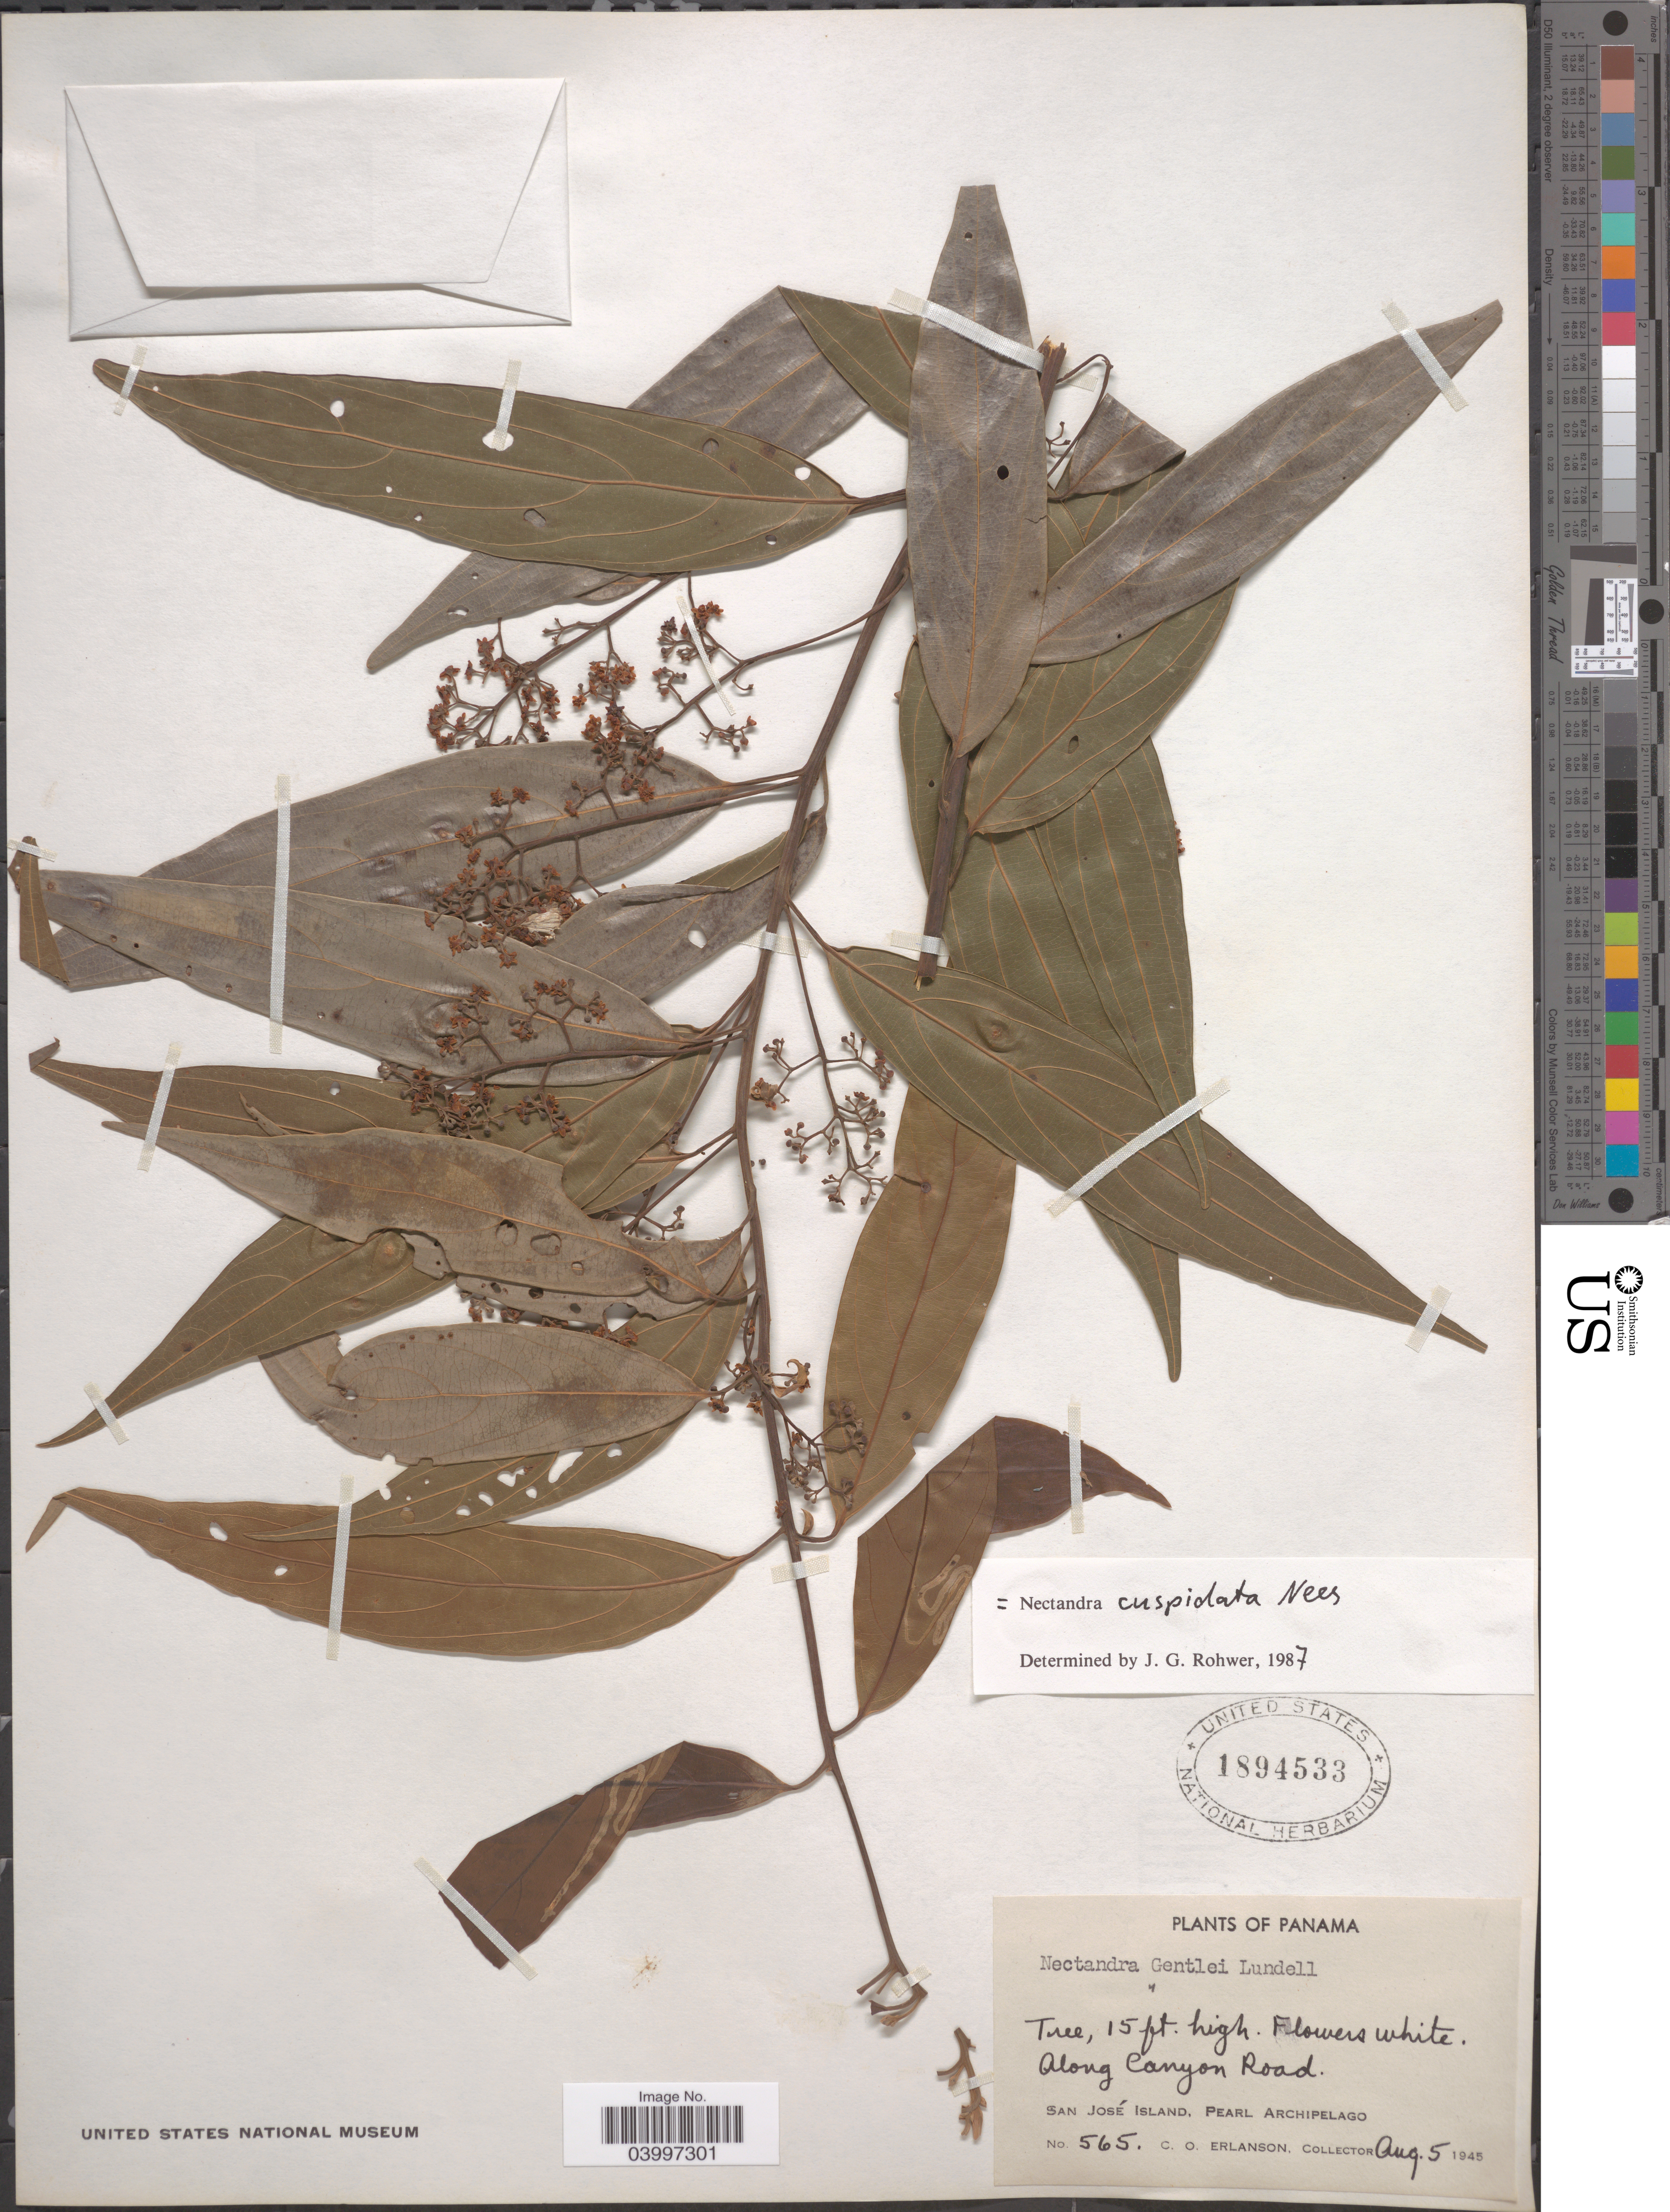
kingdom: Plantae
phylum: Tracheophyta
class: Magnoliopsida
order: Laurales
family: Lauraceae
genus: Nectandra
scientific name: Nectandra cuspidata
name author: Nees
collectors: C. O. Erlanson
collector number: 565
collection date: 1945-08-05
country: Panama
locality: Along Canyon Road. San José Island, Pearl Archipelago.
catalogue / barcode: US 1894533